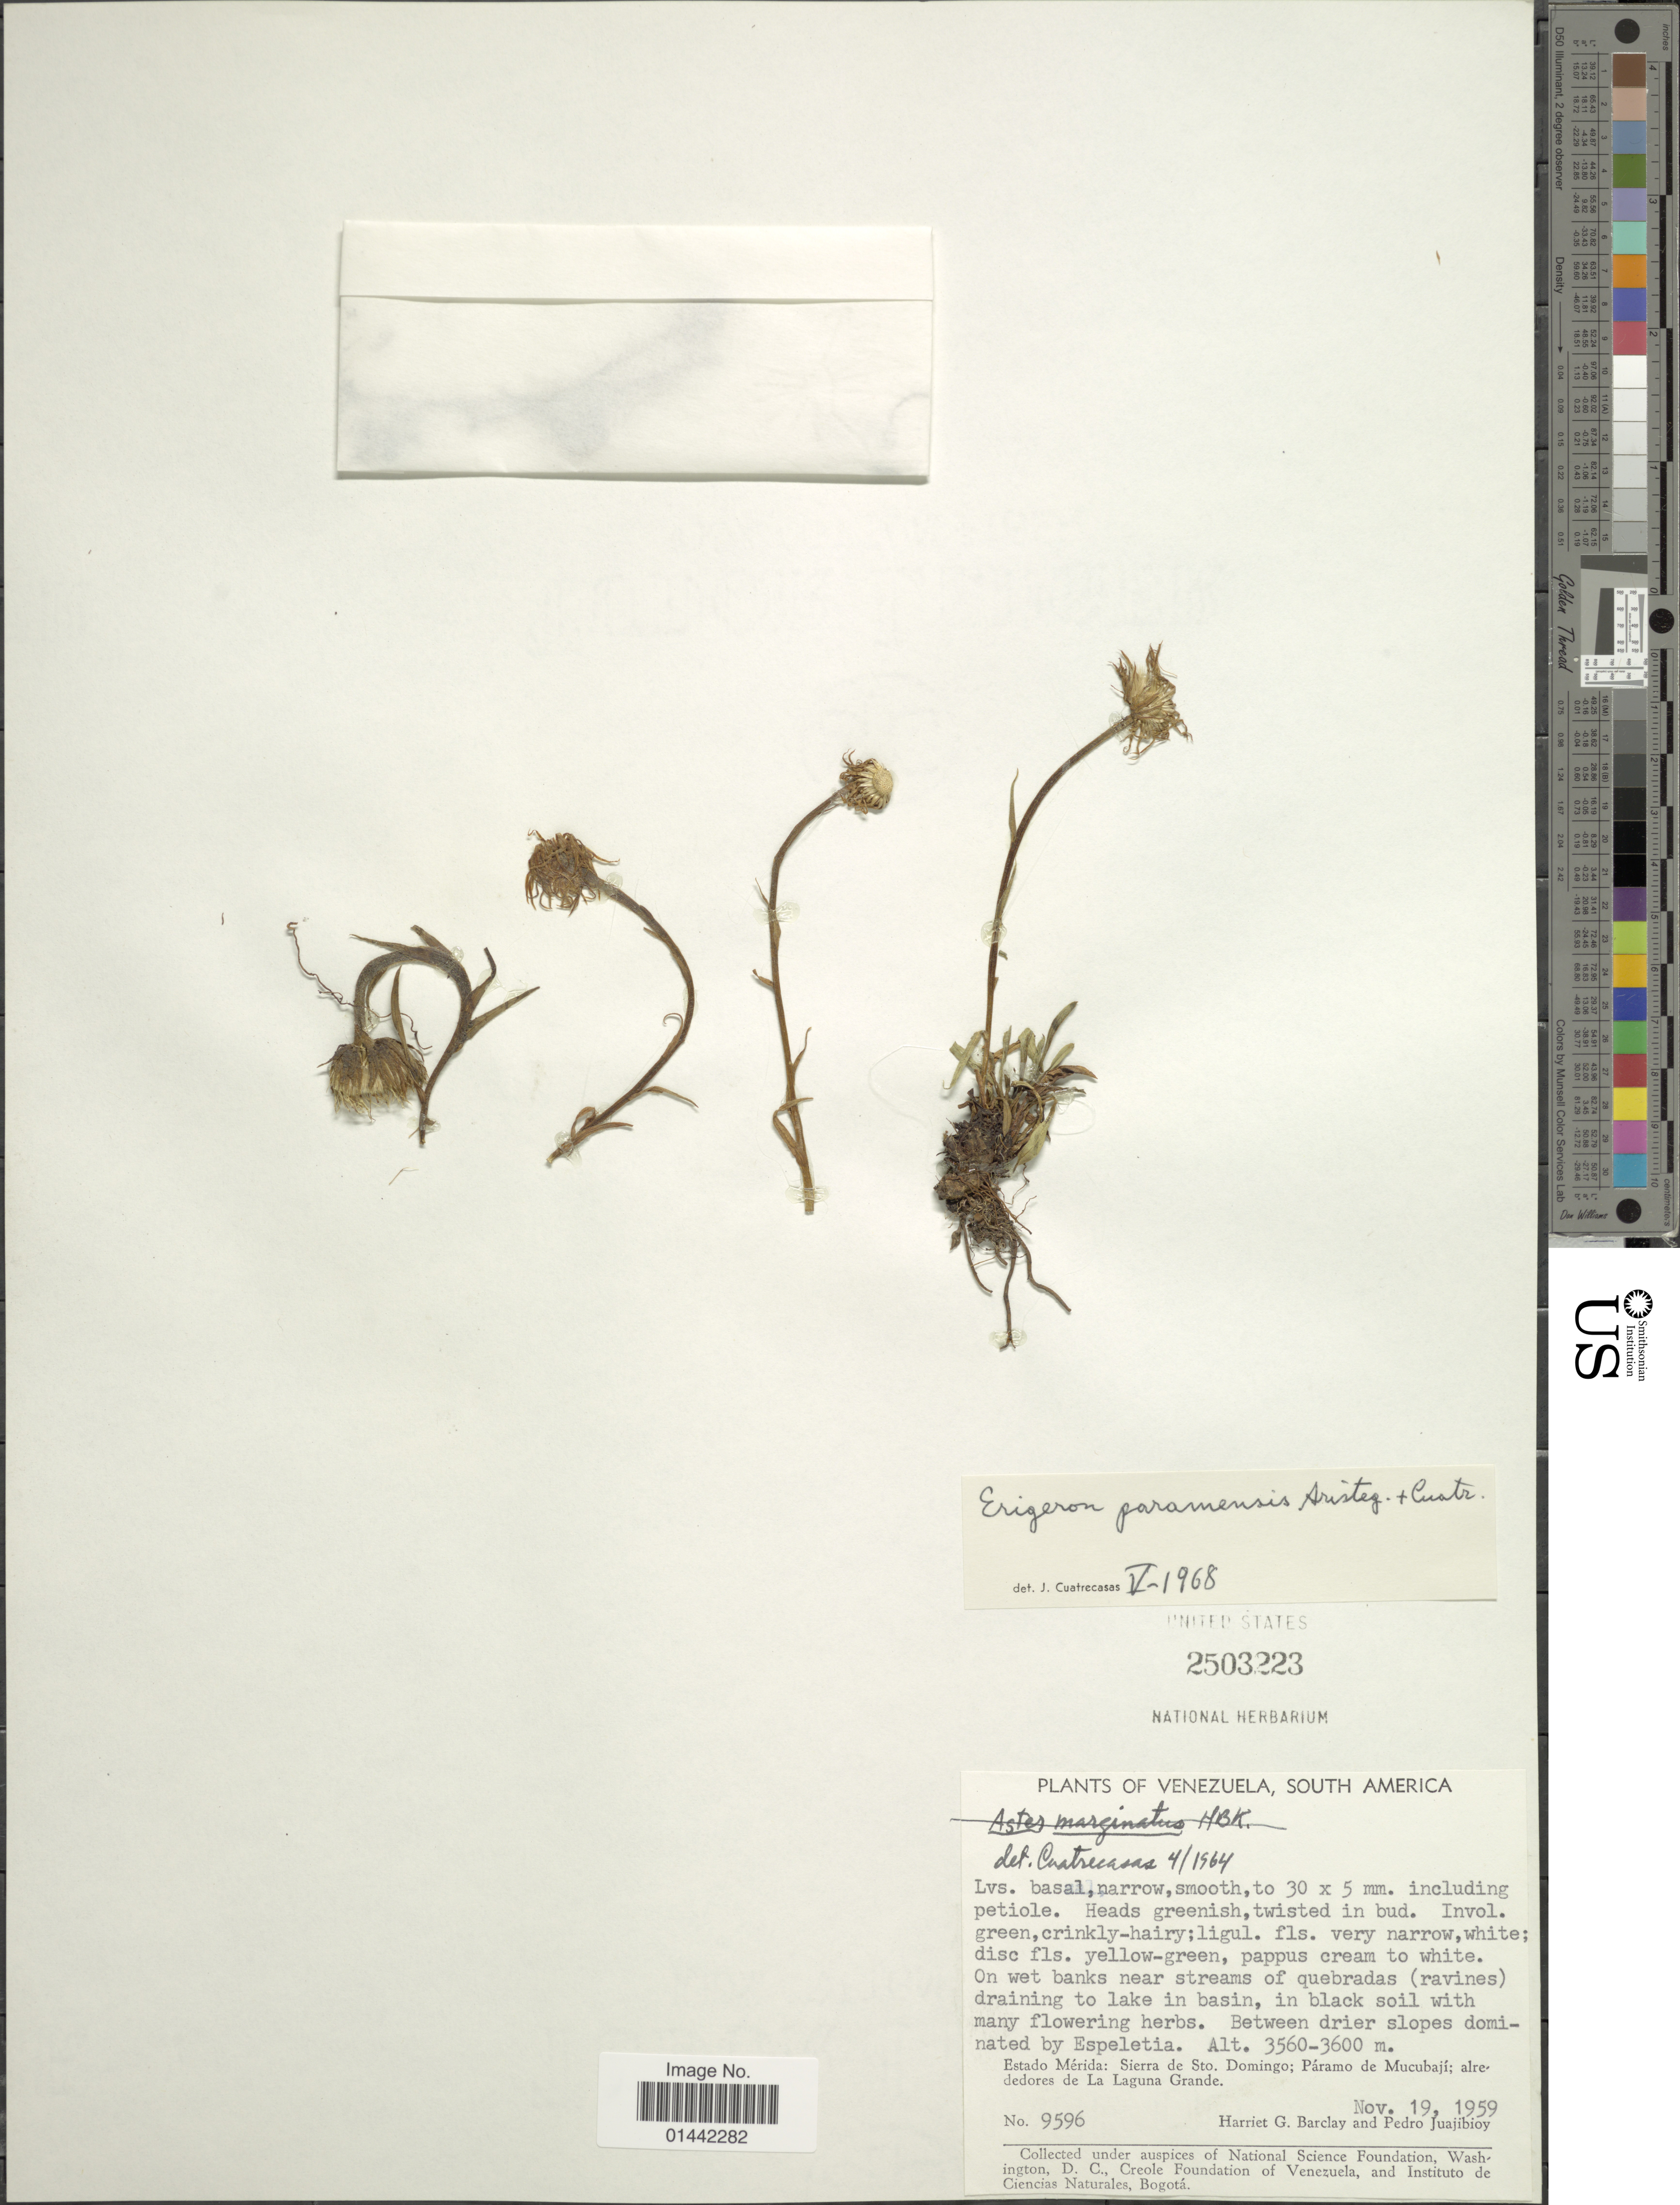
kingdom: Plantae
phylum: Tracheophyta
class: Magnoliopsida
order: Asterales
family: Asteraceae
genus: Erigeron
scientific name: Erigeron paramensis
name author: Aristeg. & Cuatrec.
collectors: H. G. Barclay & P. Juajibioy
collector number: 9596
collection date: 1959-11-19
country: Venezuela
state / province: Mérida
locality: South America, on wet banks near streams of quebradas (ravines) draining to lake in basin, between drier slopes dominated by Espeletia, Sierra de Sto. Domingo; Páramo de Mucubají; alrededores de La Laguna Grande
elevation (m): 3560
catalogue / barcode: US 2503223